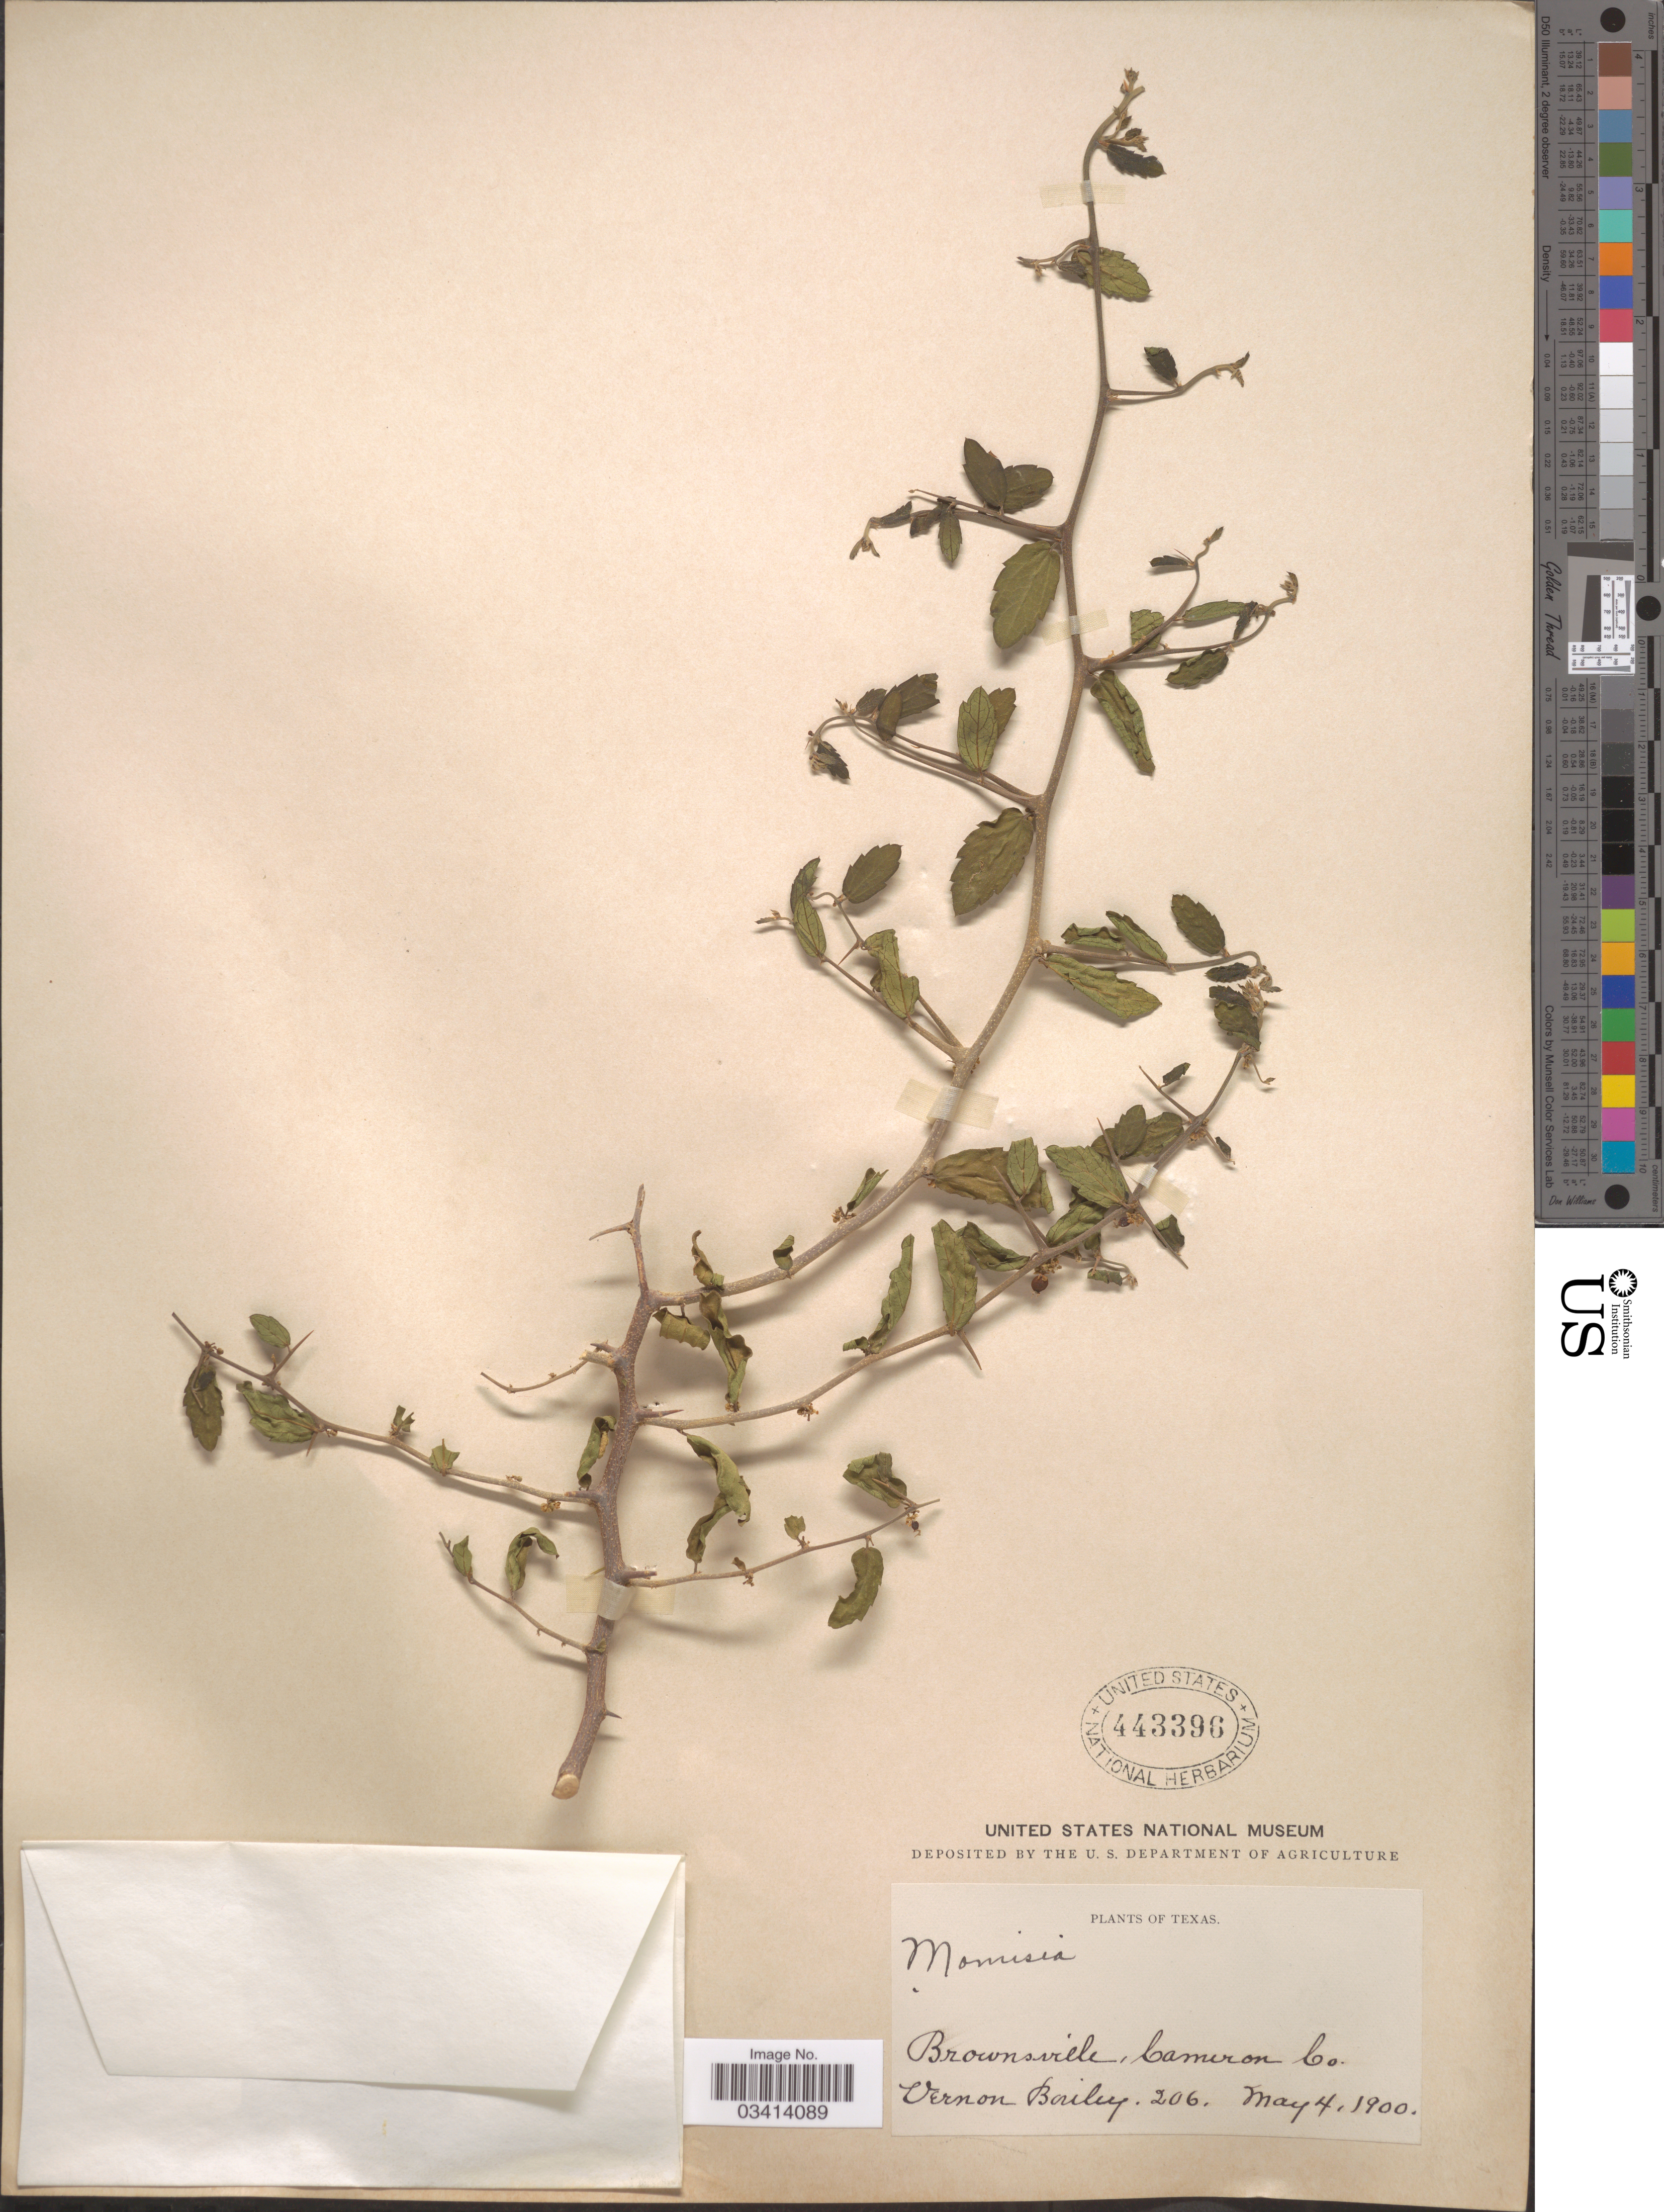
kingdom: Plantae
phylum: Tracheophyta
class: Magnoliopsida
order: Rosales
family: Cannabaceae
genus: Celtis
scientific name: Celtis pallida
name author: Torr. in Emory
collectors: V. O. Bailey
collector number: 206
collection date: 1900-05-04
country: United States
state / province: Texas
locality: Brownsville, Cameron Co.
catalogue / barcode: US 443396